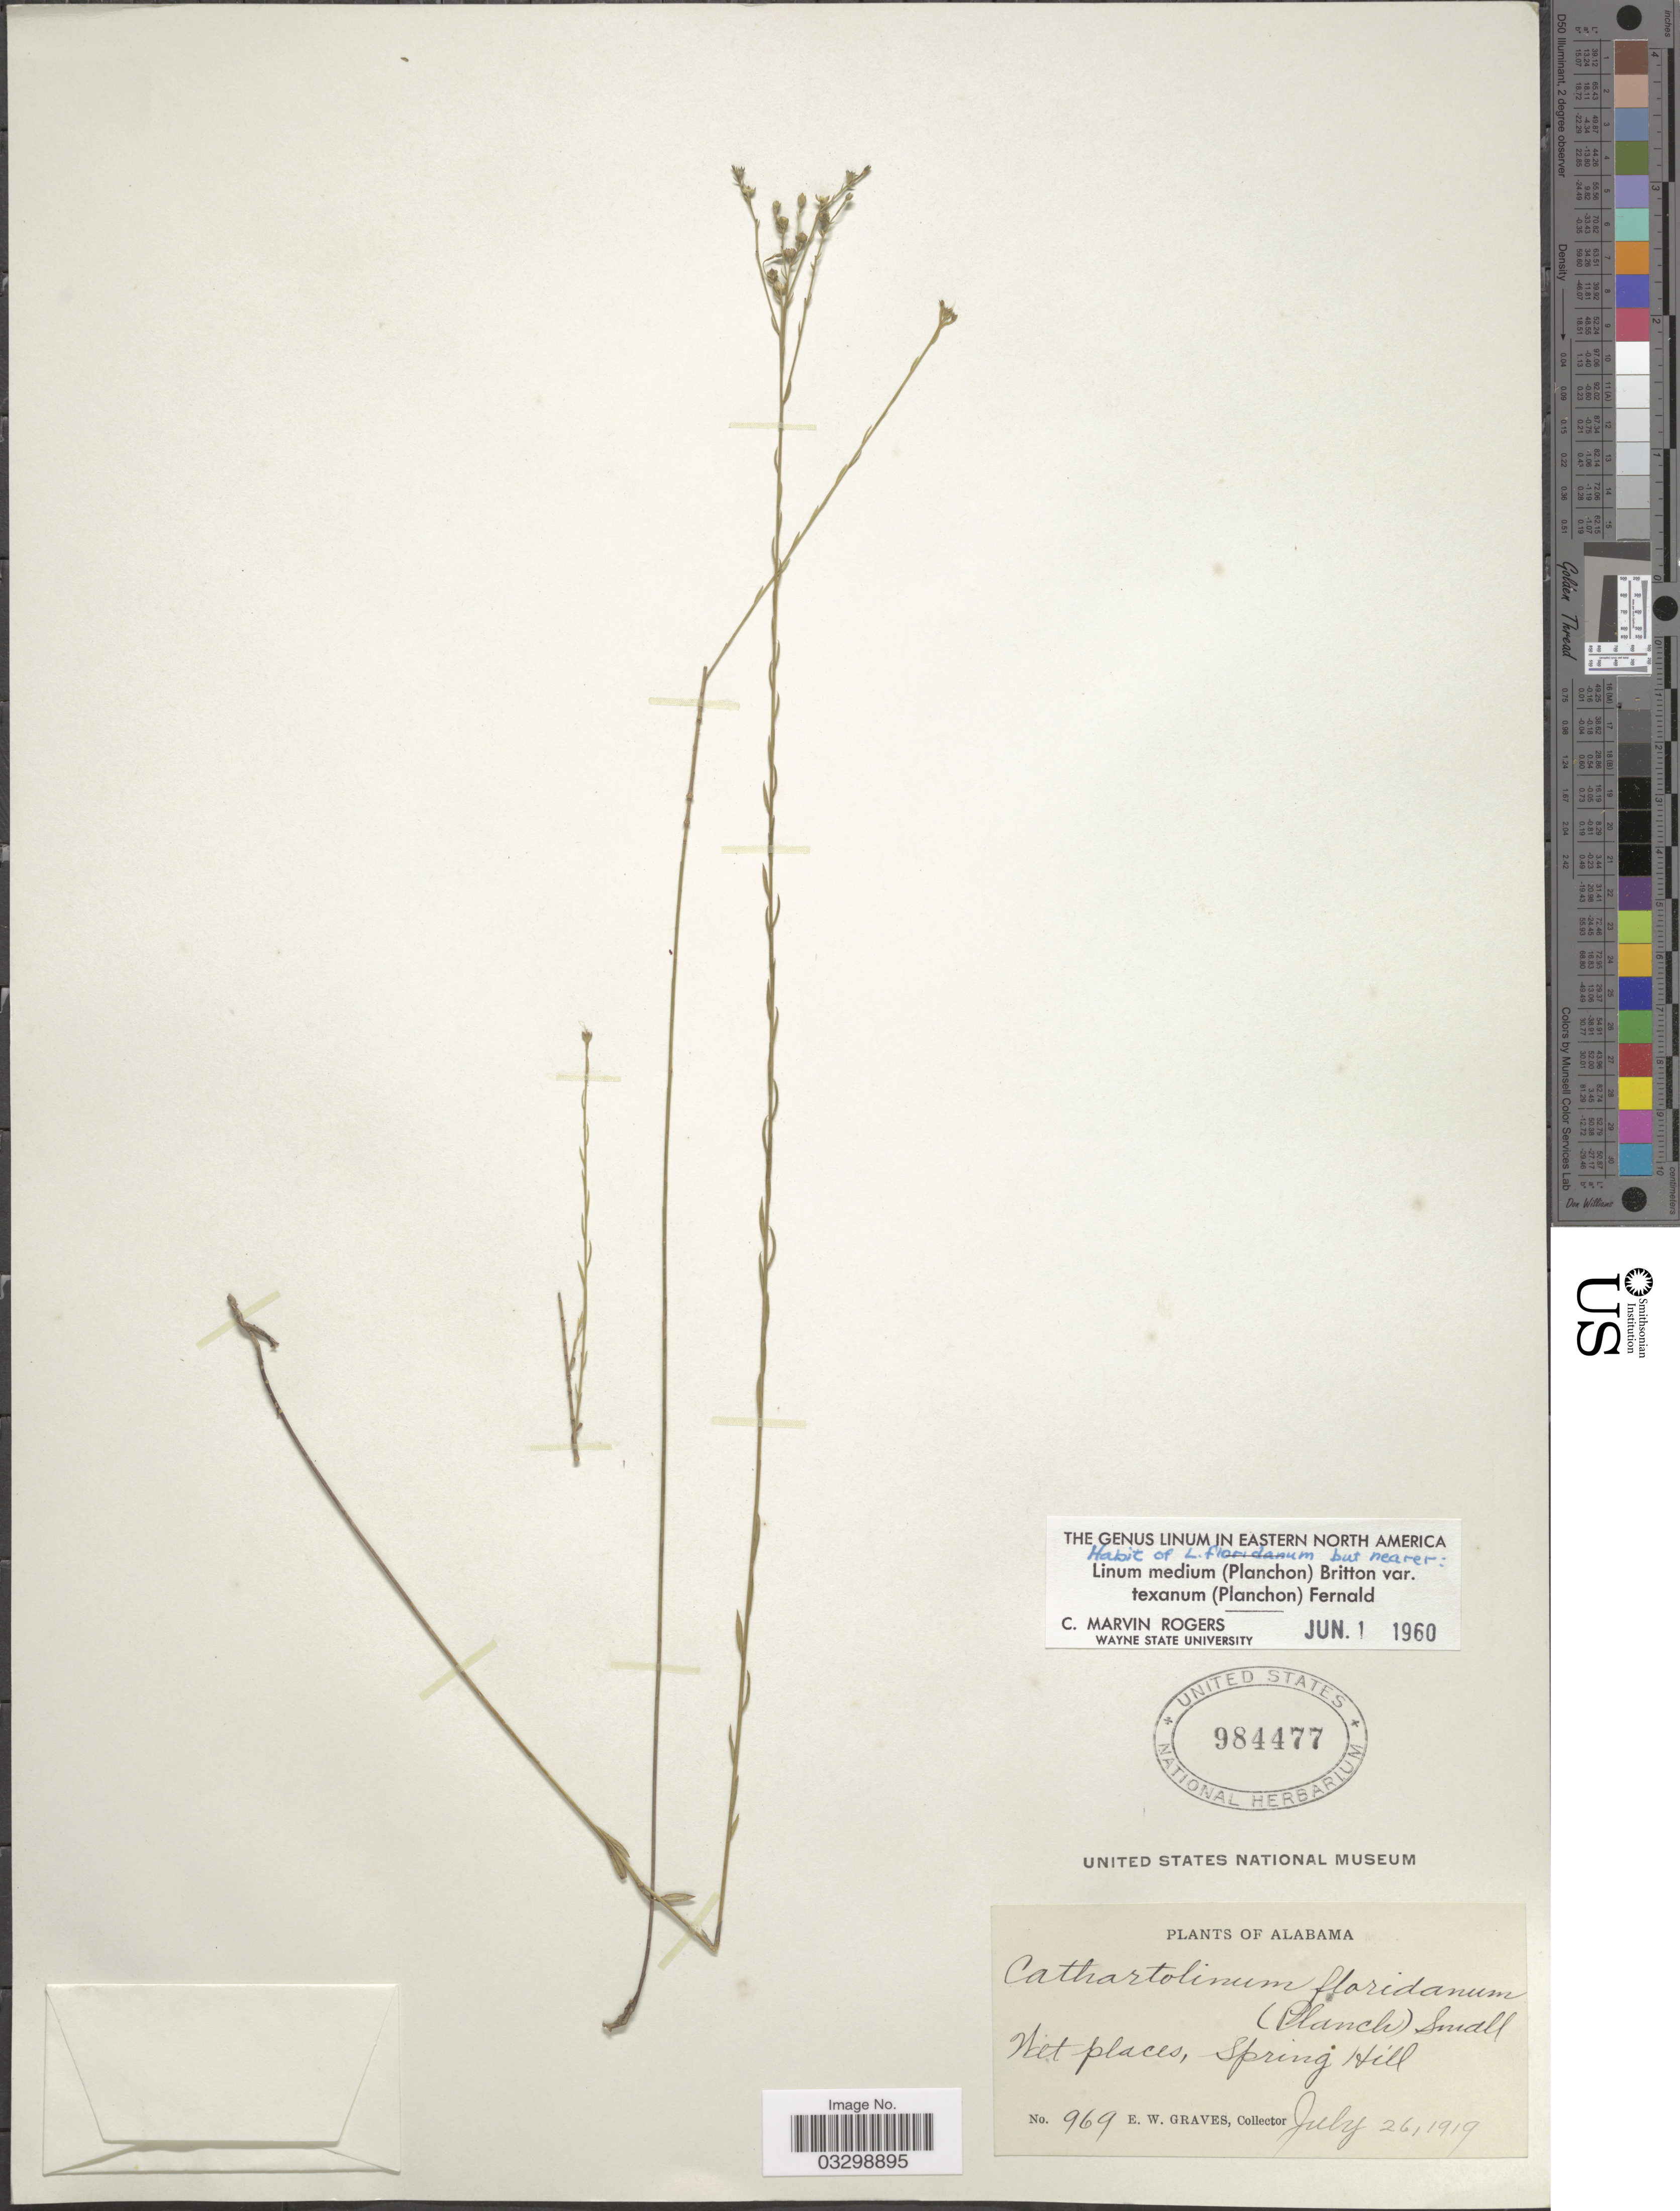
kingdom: Plantae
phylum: Tracheophyta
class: Magnoliopsida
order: Malpighiales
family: Linaceae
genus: Linum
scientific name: Linum medium var. texanum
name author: (Planch.) Fernald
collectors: E. Graves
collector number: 969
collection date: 1919-07-26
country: United States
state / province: Alabama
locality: Wet places, Spring Hill.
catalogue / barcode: US 984477